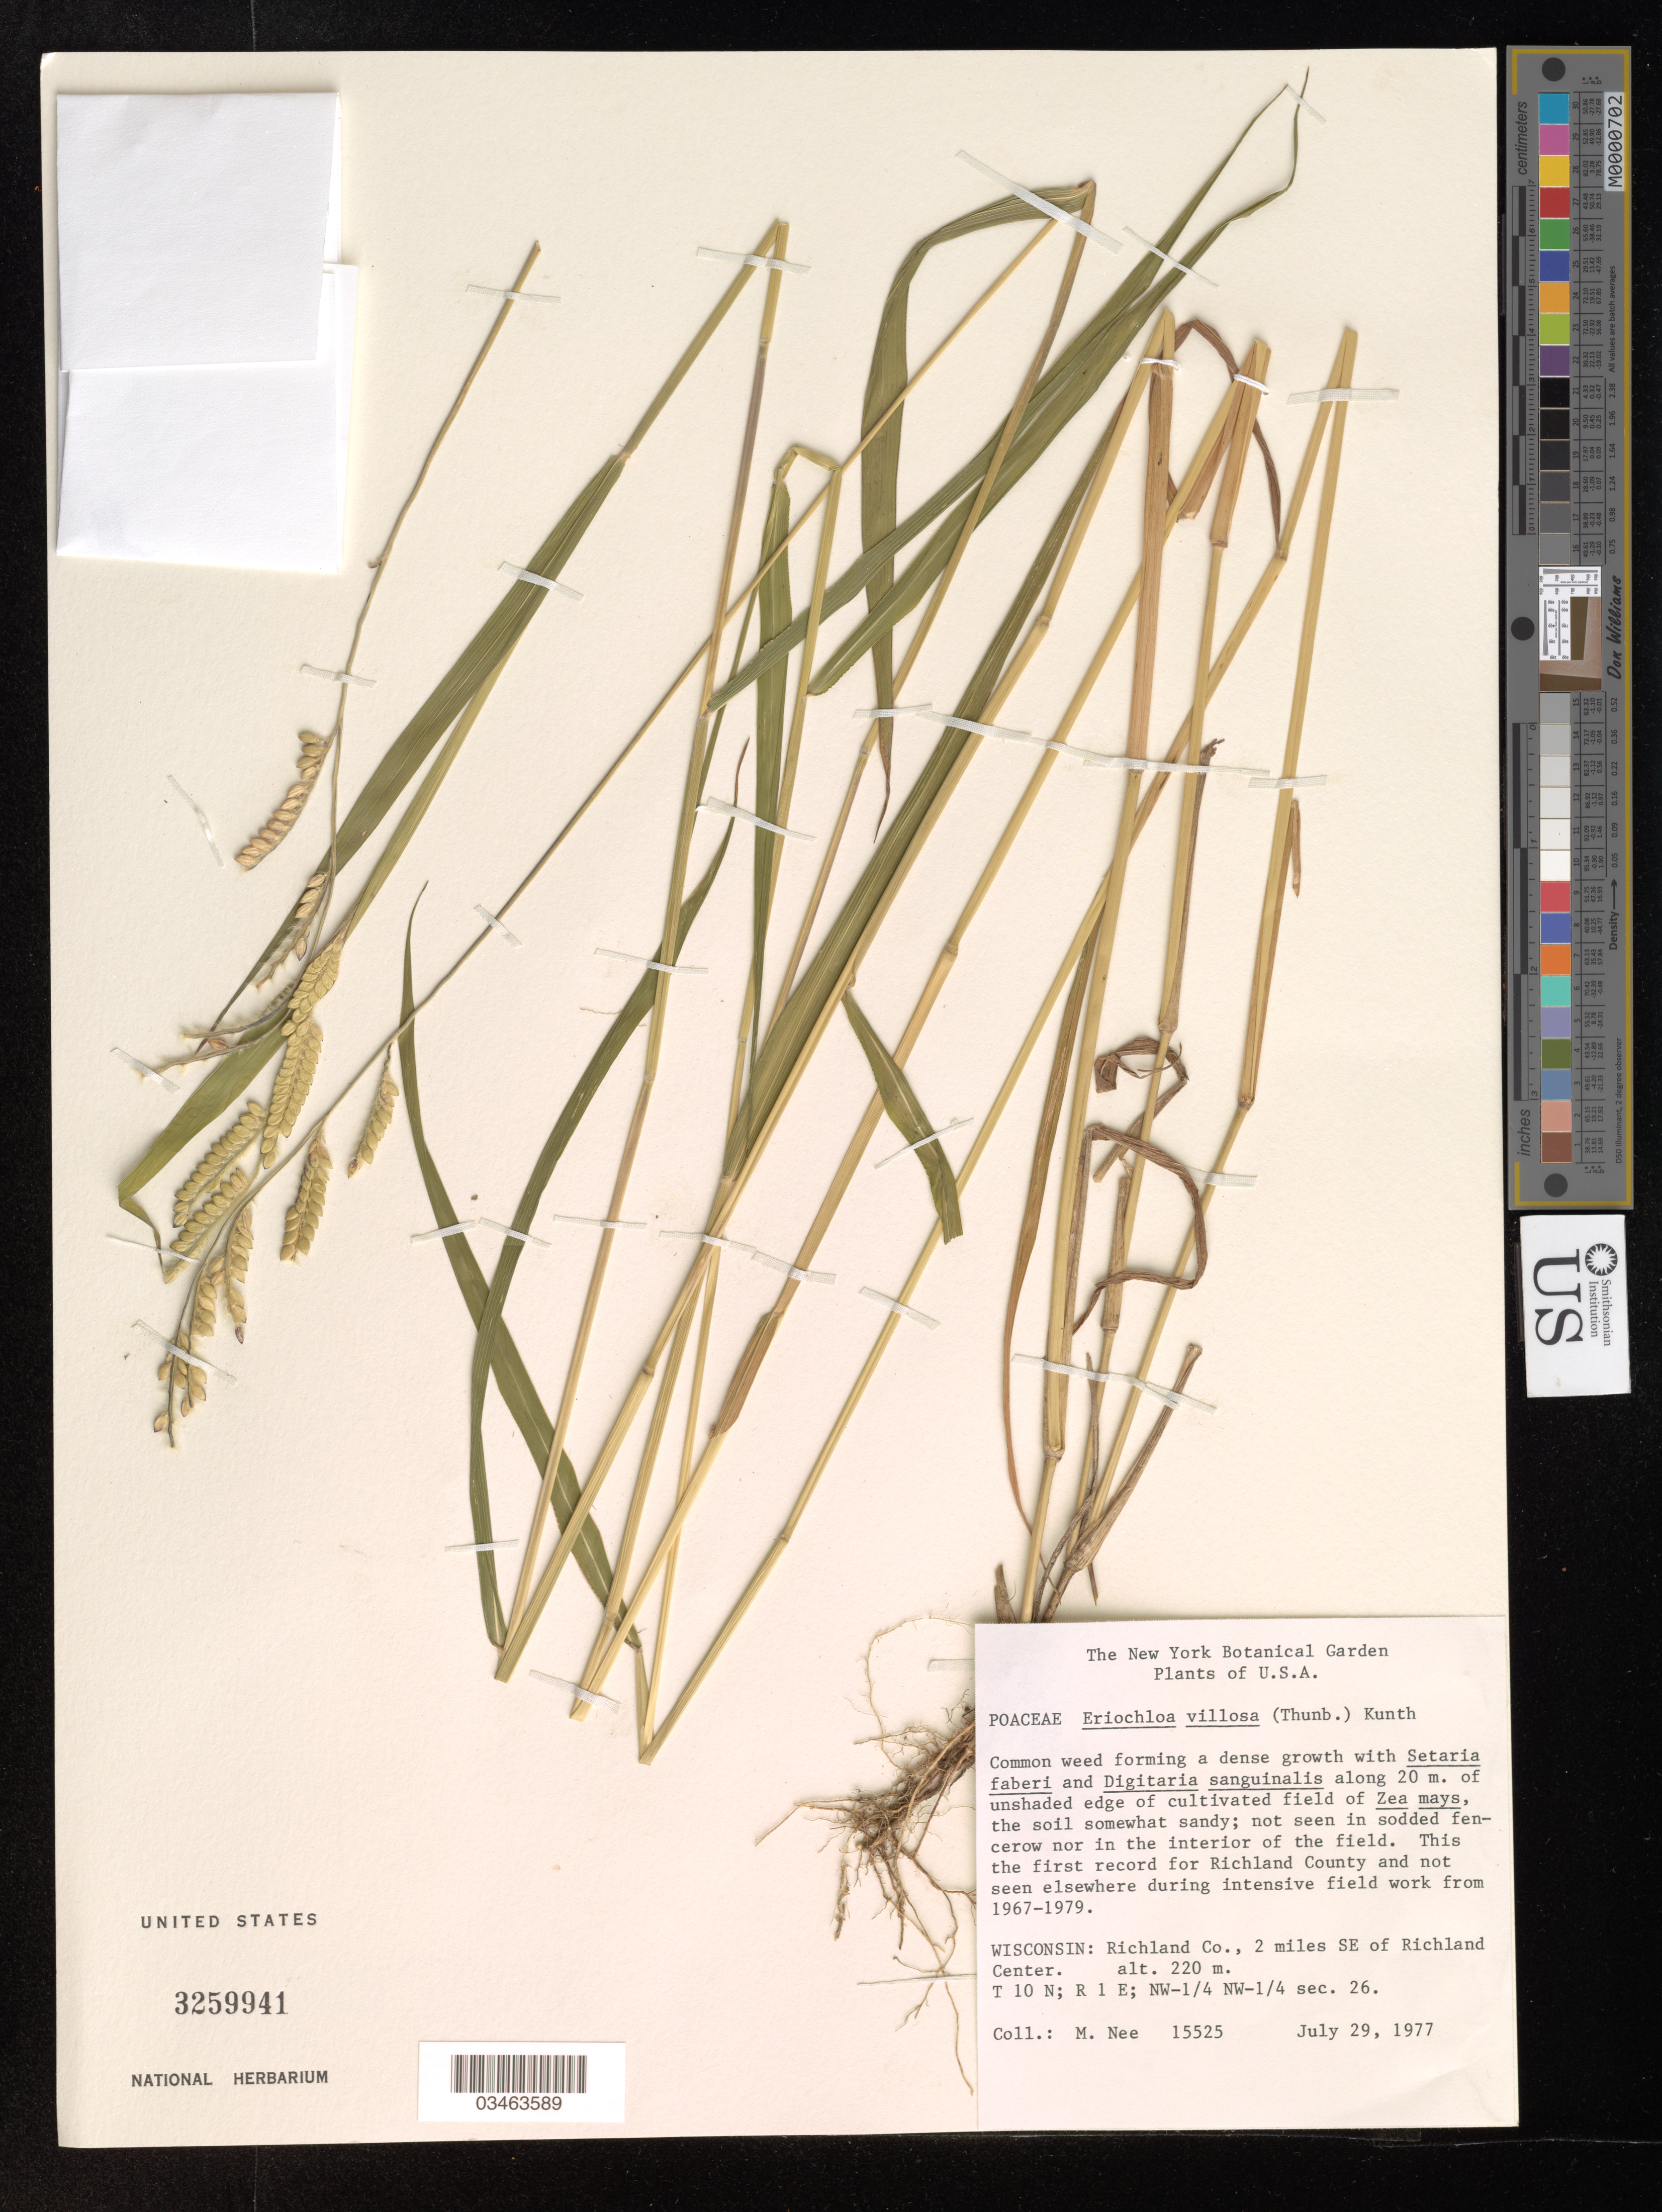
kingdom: Plantae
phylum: Tracheophyta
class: Liliopsida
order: Poales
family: Poaceae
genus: Eriochloa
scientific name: Eriochloa villosa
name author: (Thunb.) Kunth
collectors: M. Nee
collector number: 15525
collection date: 1977-07-29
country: United States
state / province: Wisconsin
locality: Along 20 m. of unshaded edge of cultivated field of Zea mays. Richland Co., 2 miles SE of Richland Center. T 10 N, R 1 E; NW-1/4 sec. 26.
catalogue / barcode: US 3259941